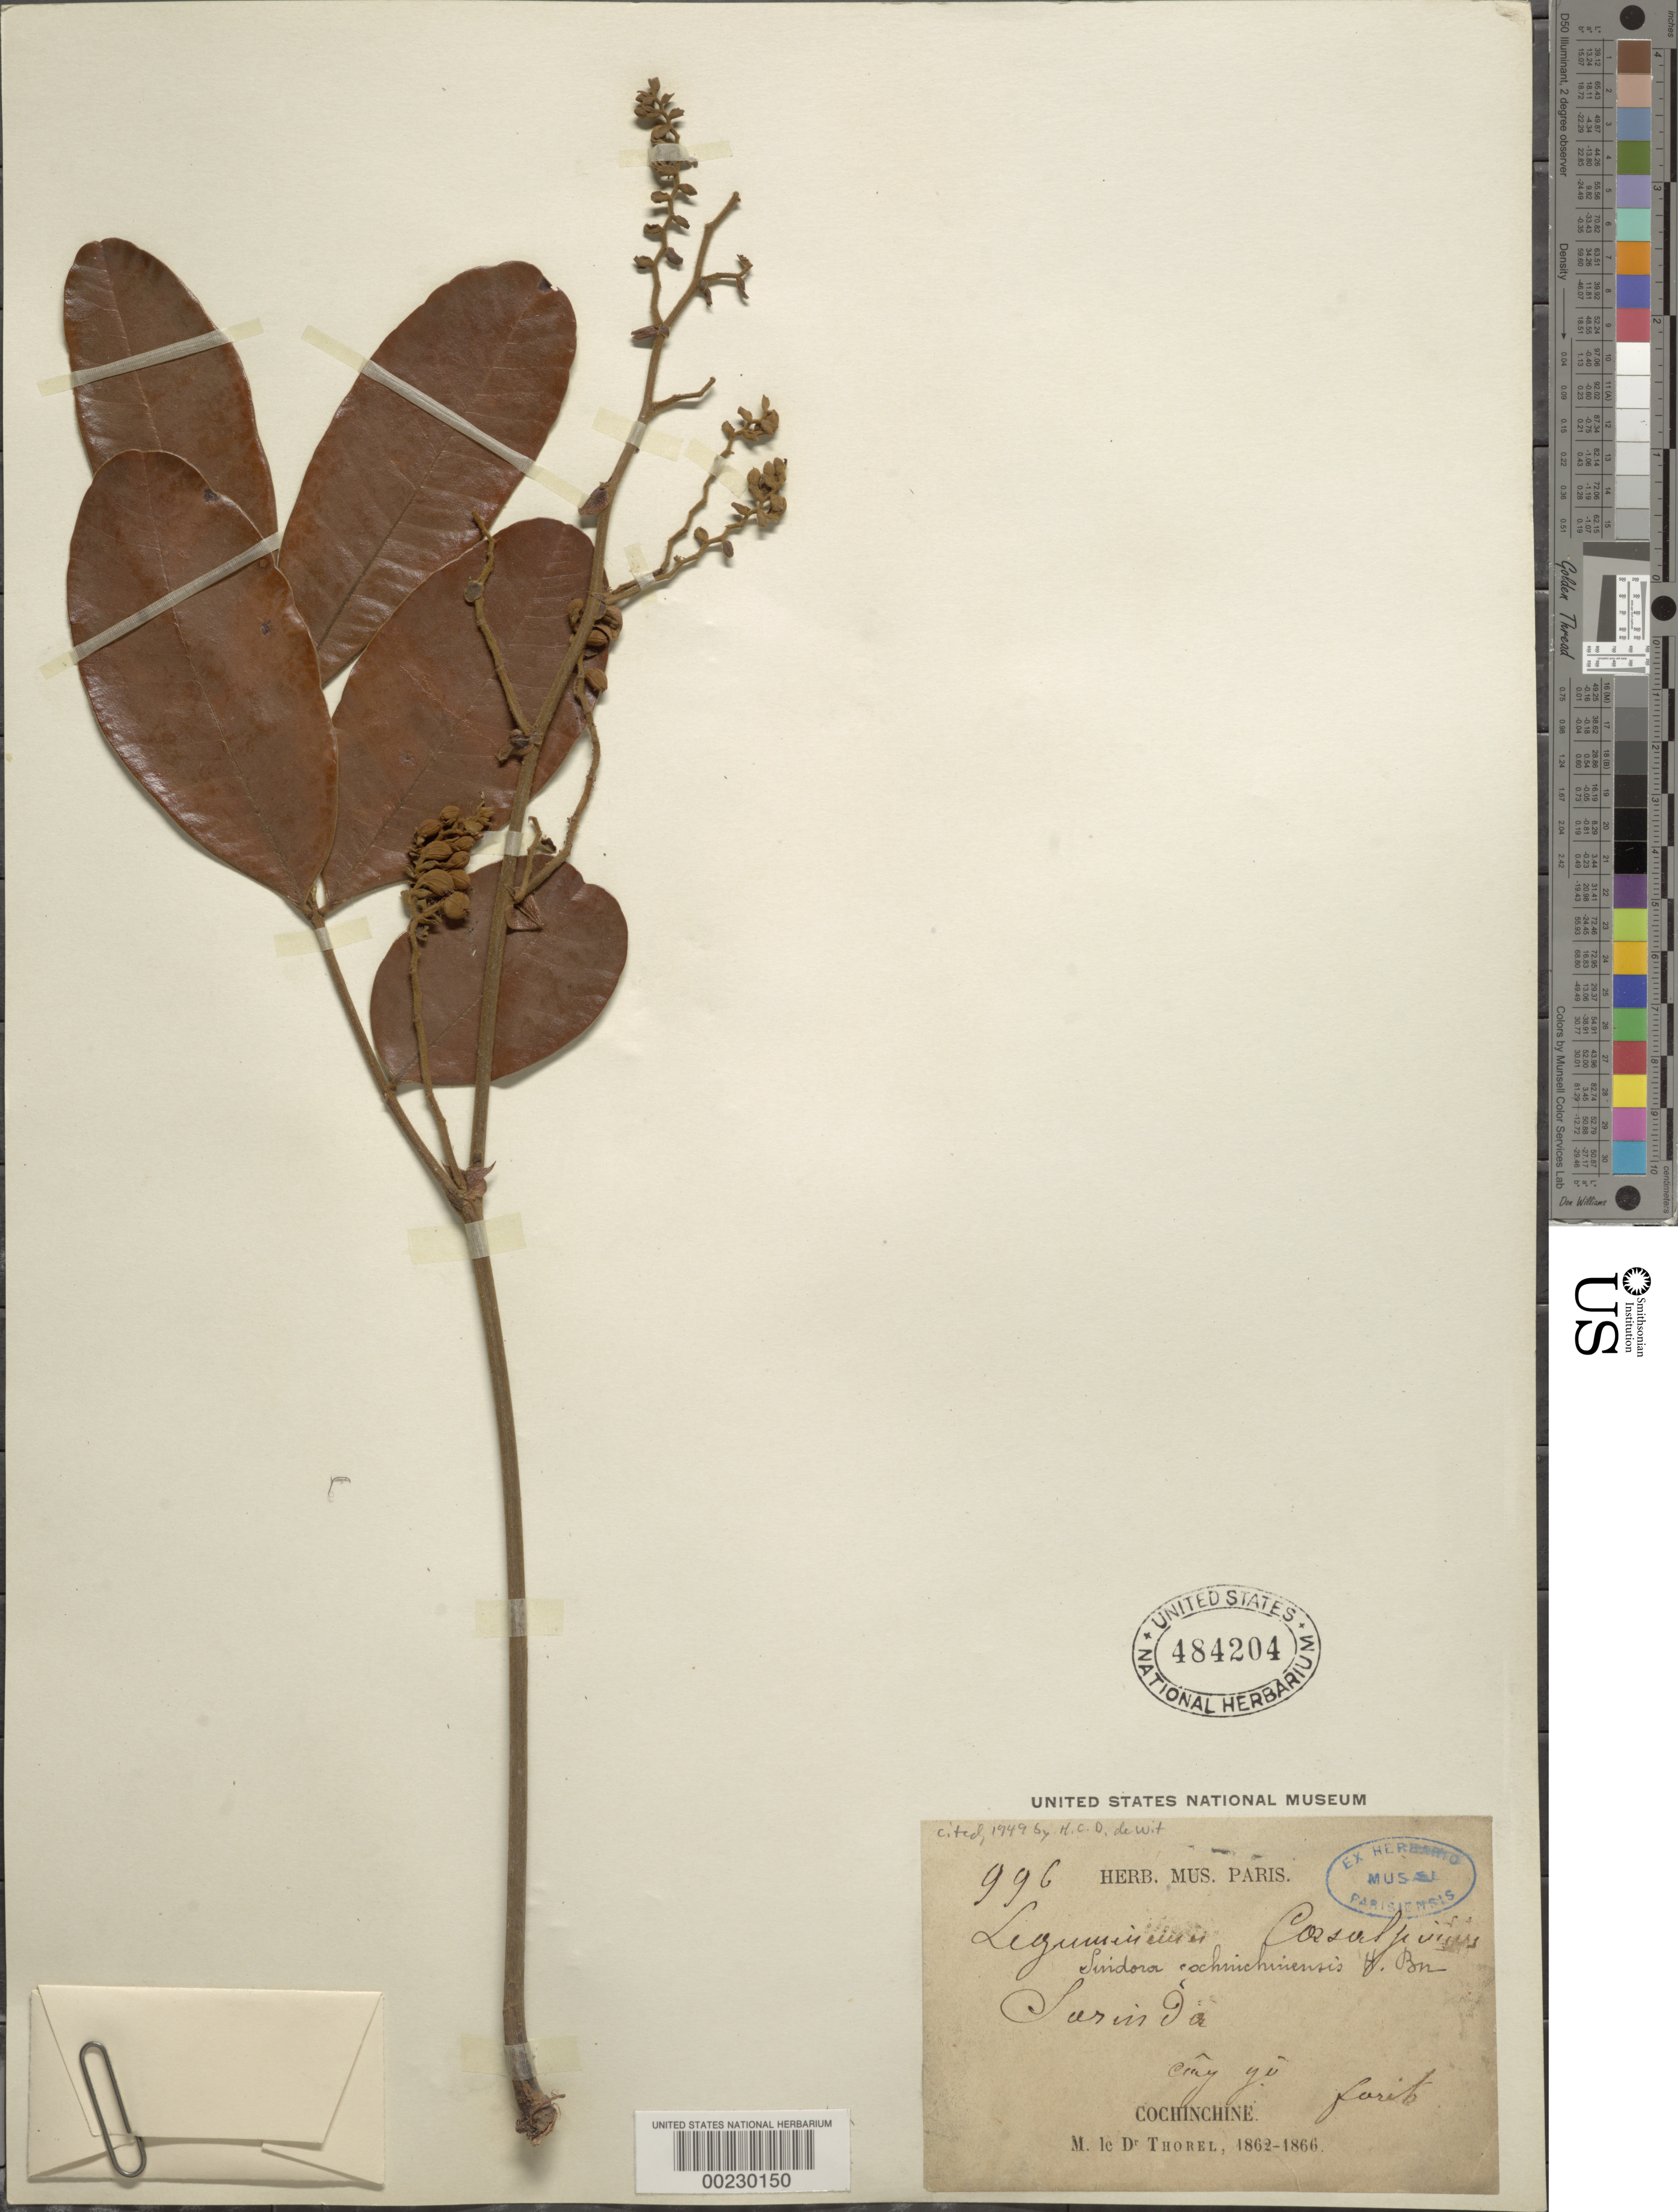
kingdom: Plantae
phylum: Tracheophyta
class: Magnoliopsida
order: Fabales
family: Fabaceae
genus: Sindora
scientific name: Sindora cochinchinensis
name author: Pierre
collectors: C. Thorel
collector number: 996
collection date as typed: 1862 to -- -- 1866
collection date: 1862/1866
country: Vietnam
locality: Cochinchine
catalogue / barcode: US 484204